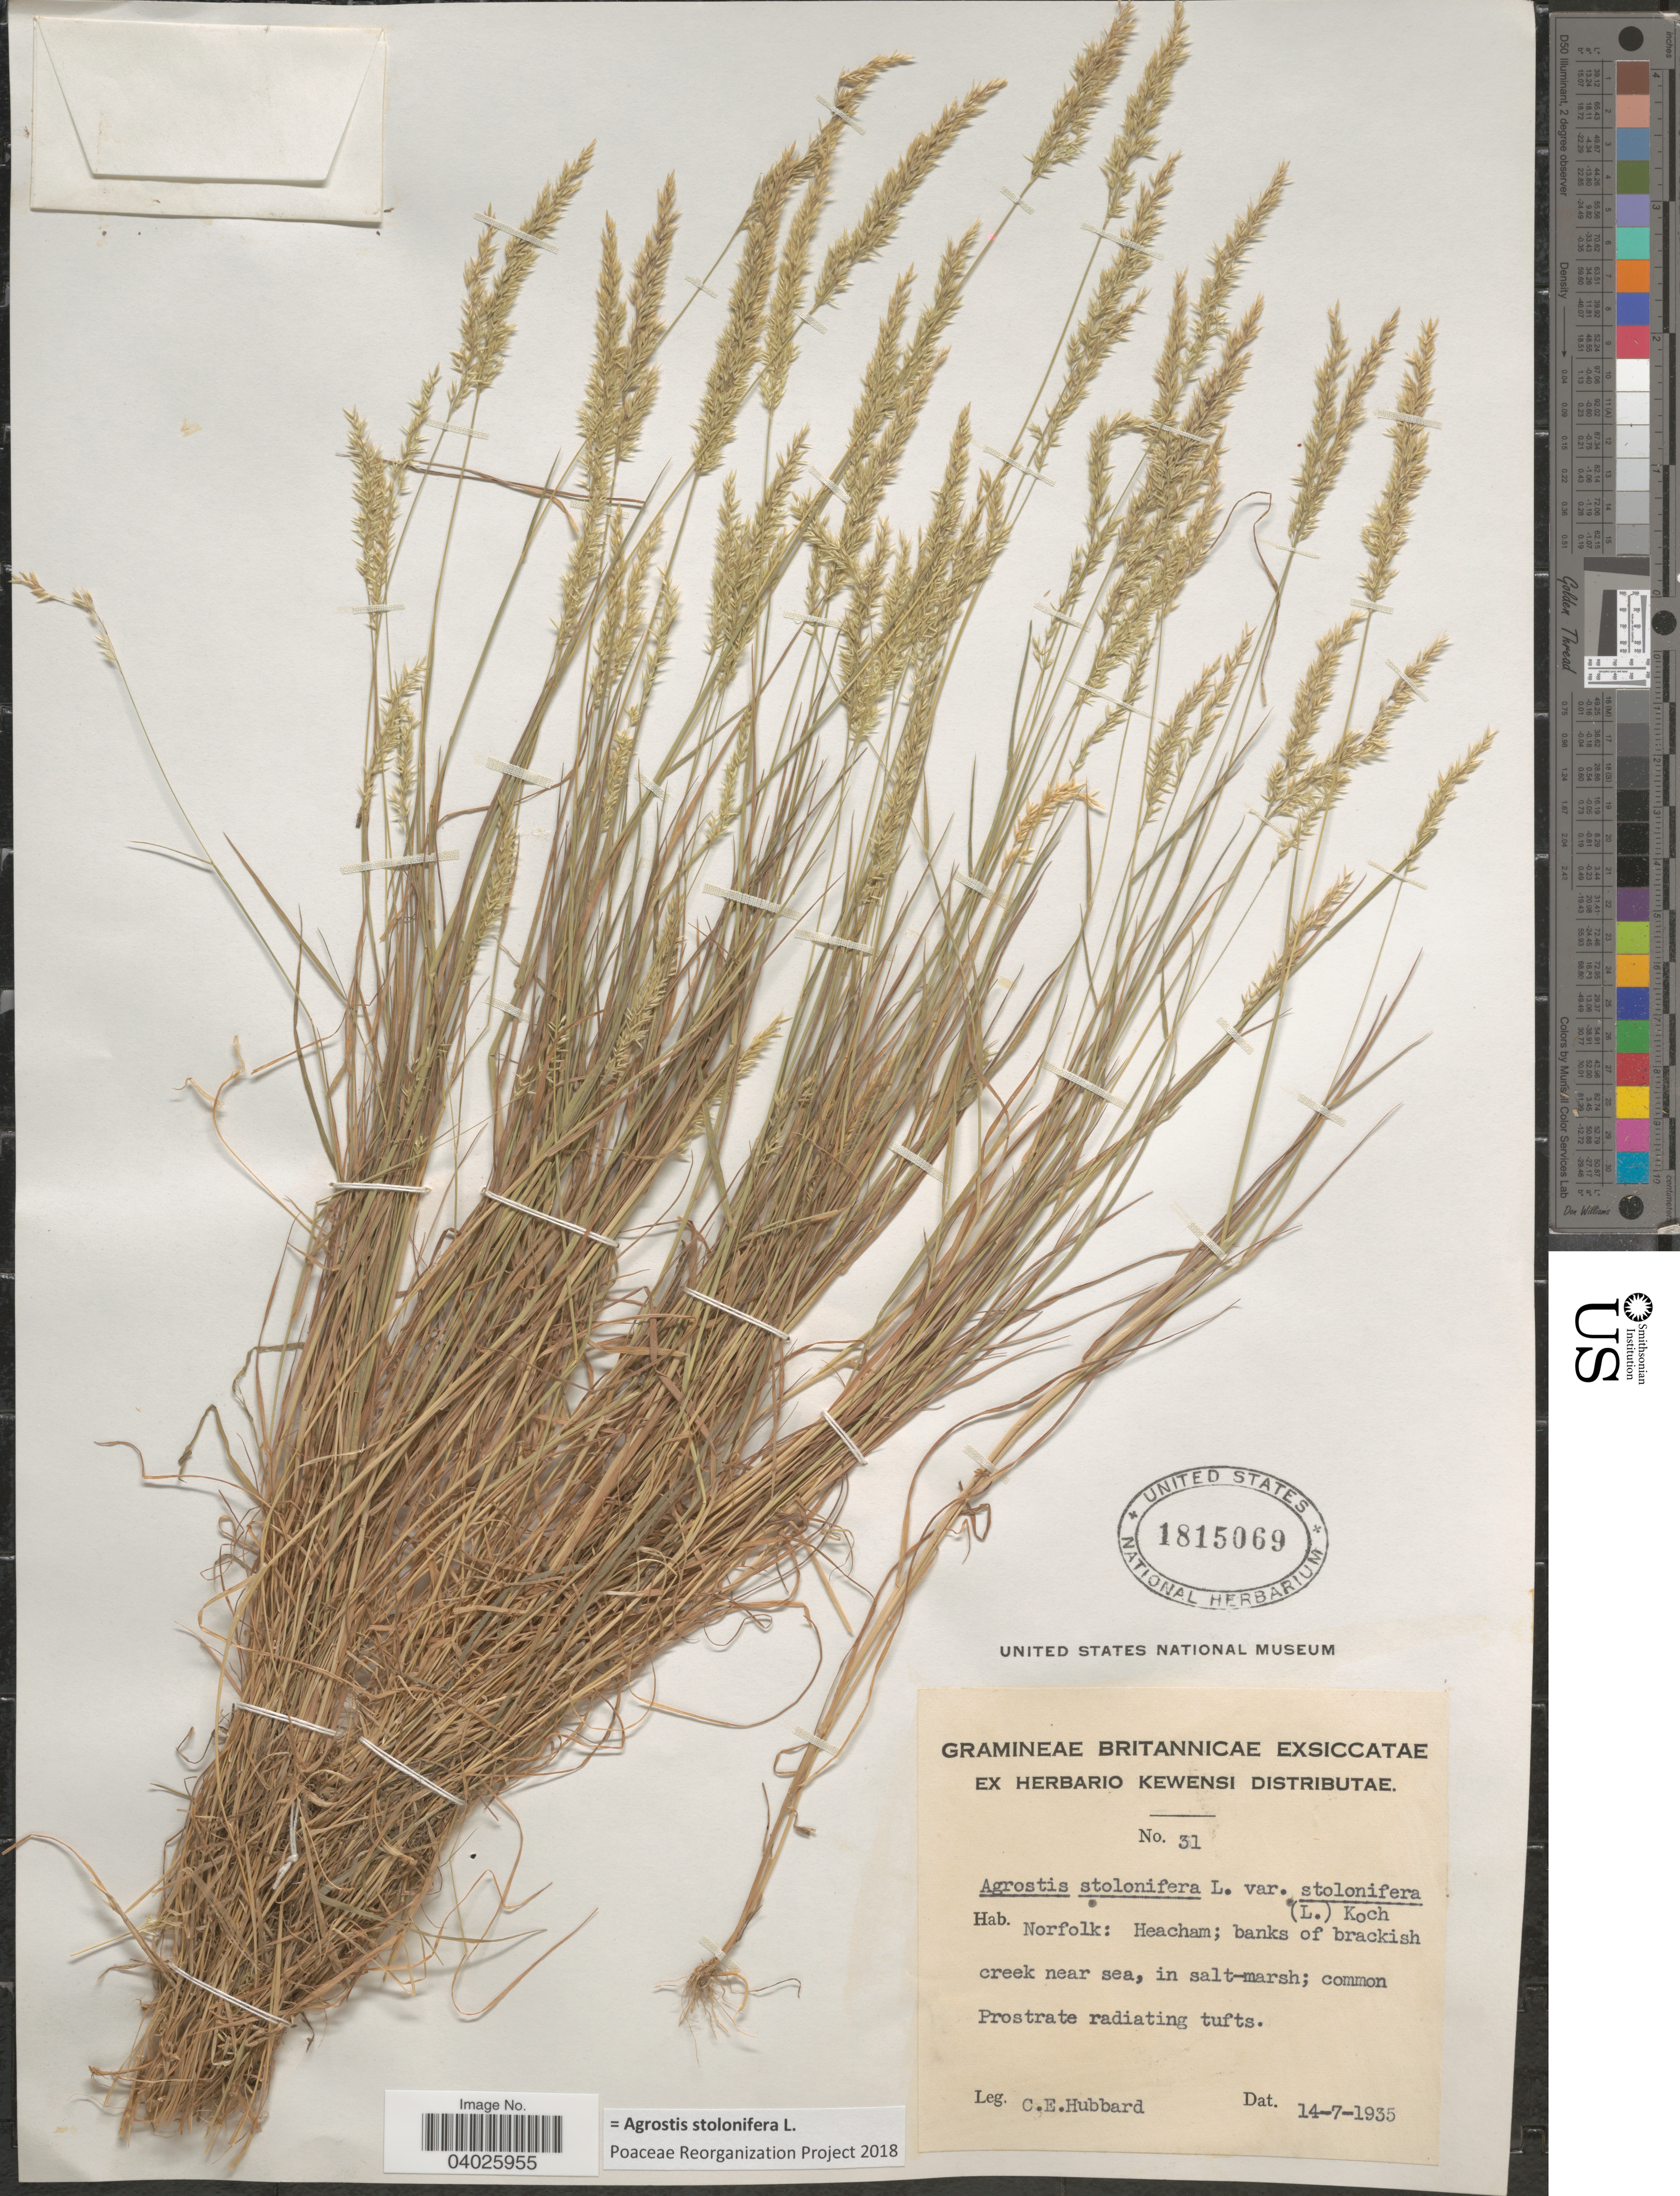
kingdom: Plantae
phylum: Tracheophyta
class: Liliopsida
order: Poales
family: Poaceae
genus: Agrostis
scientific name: Agrostis stolonifera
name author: L.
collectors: C. E. Hubbard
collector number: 31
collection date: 1935-07-14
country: United Kingdom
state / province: England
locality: Norfolk: Heacham; banks of brackish creek near sea.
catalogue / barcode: US 1815069